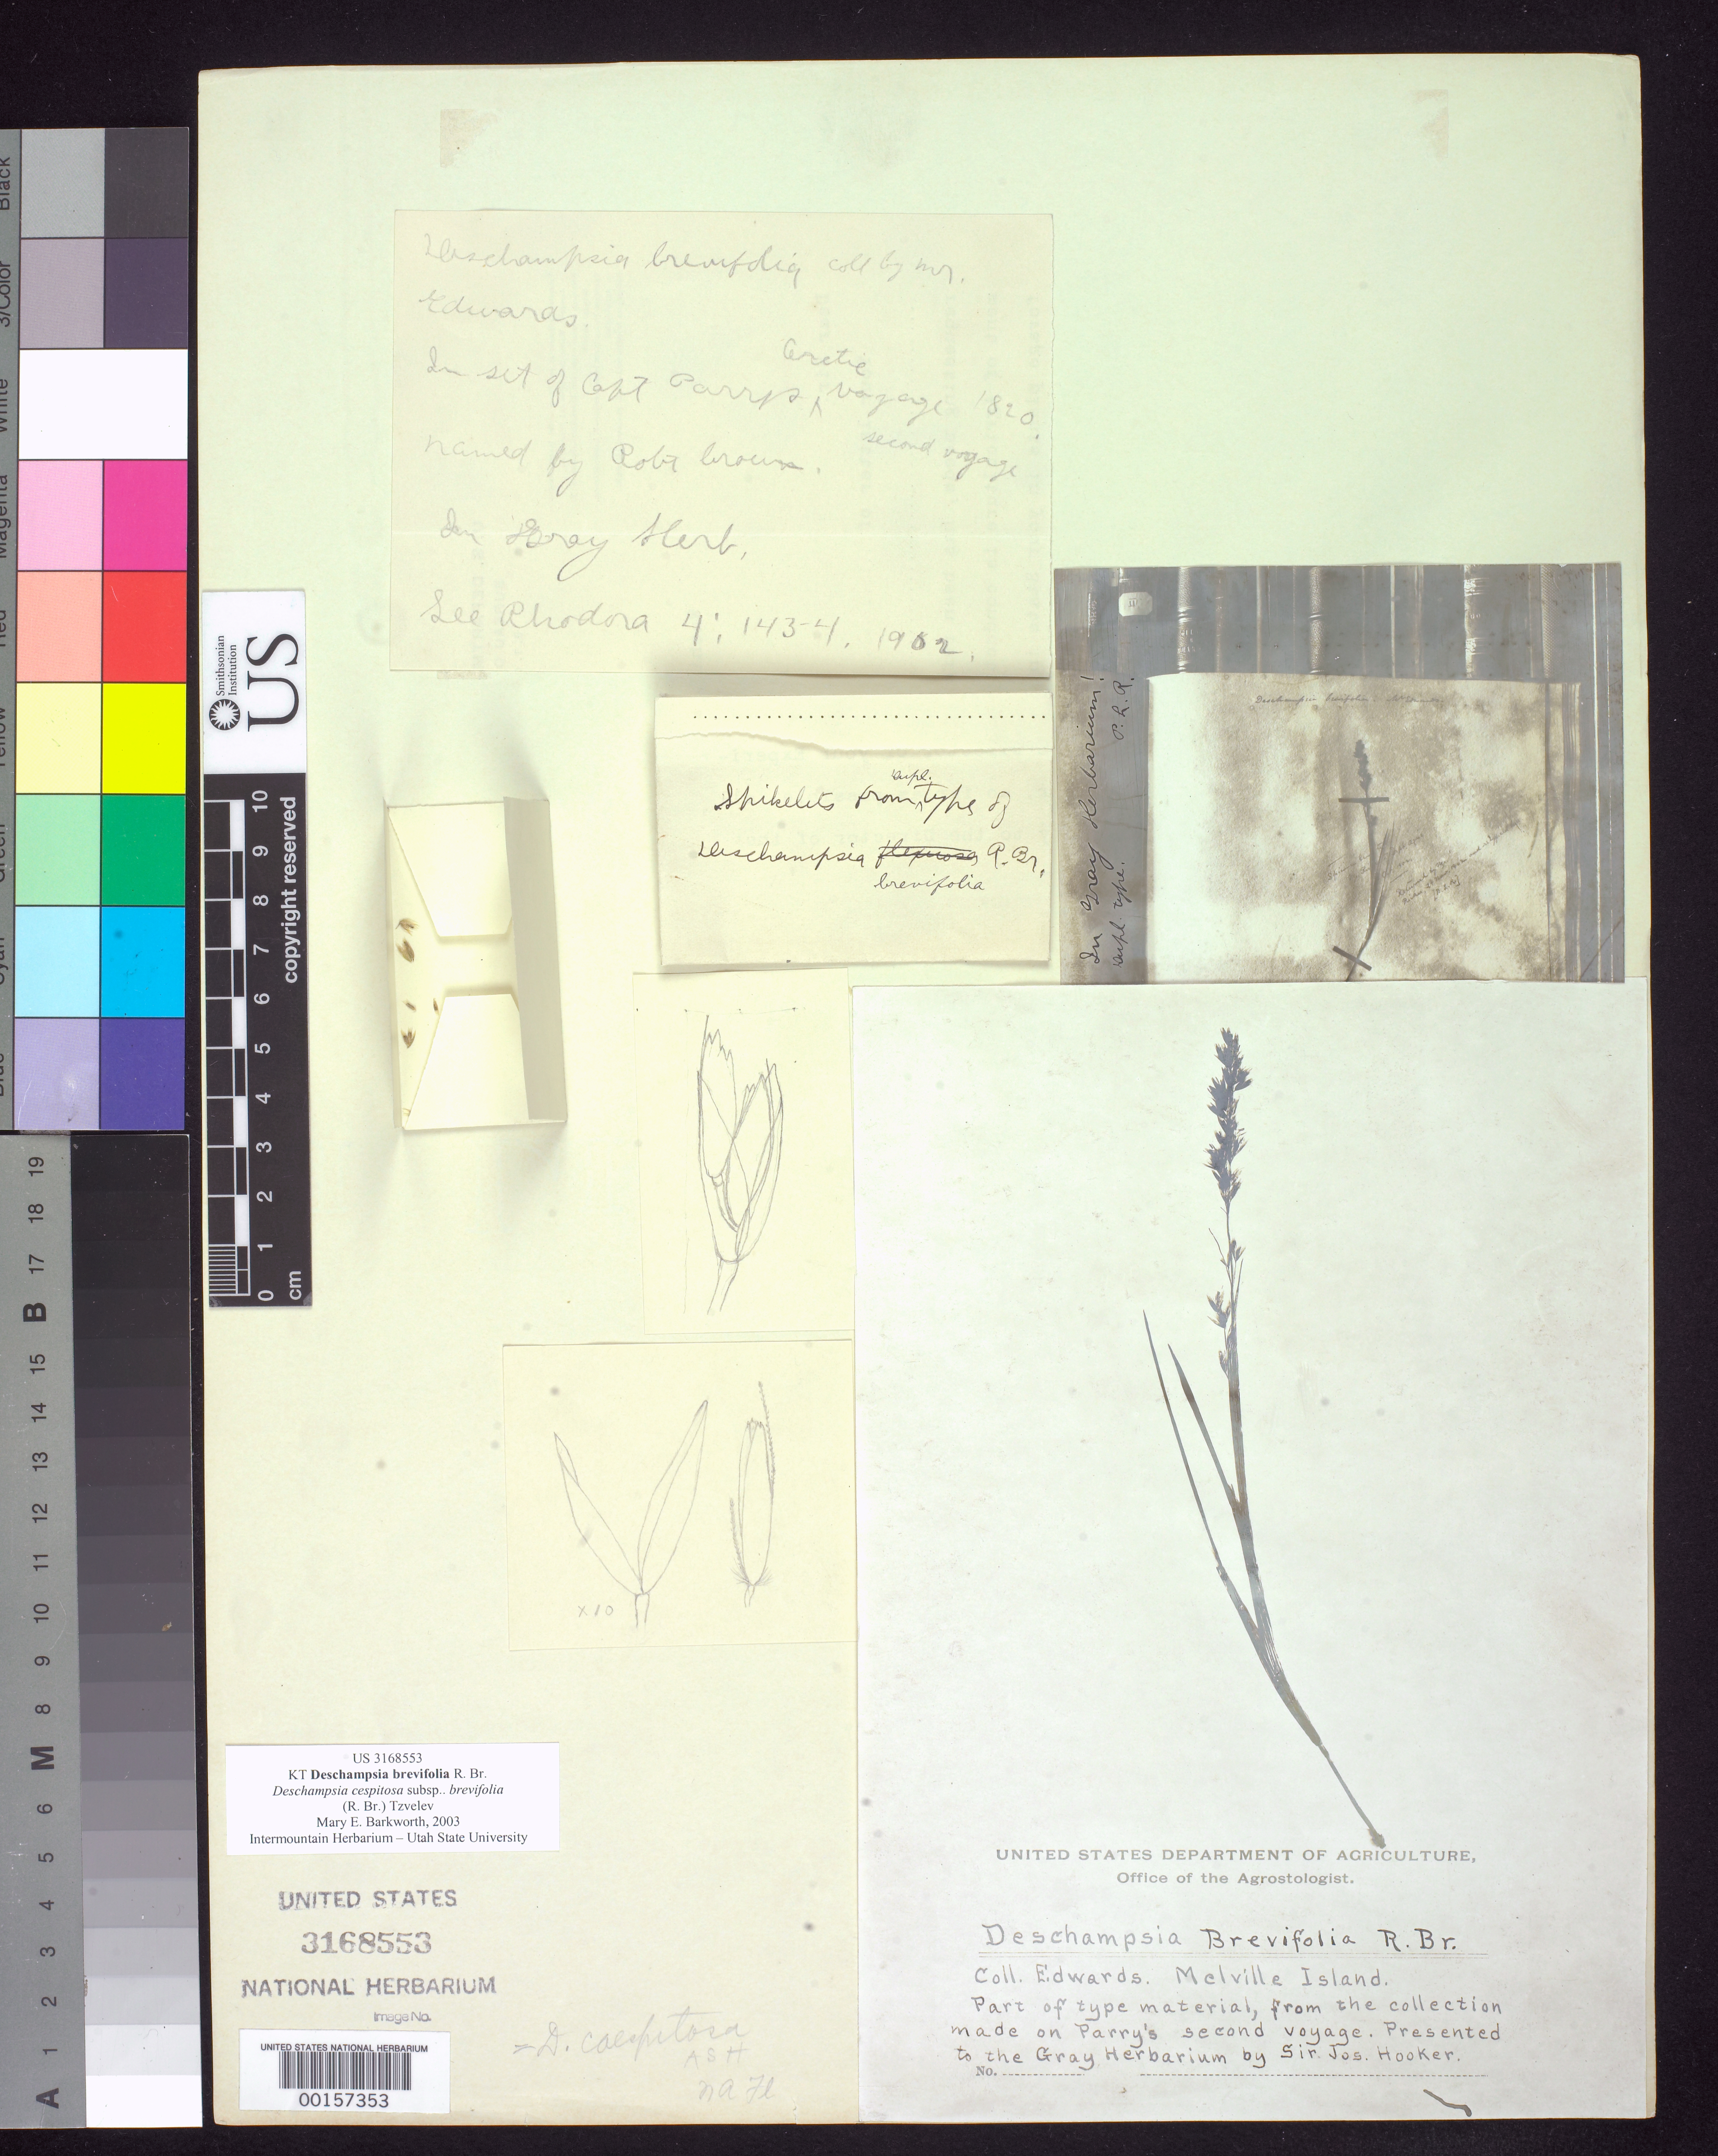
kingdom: Plantae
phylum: Tracheophyta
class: Liliopsida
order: Poales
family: Poaceae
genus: Deschampsia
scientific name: Deschampsia brevifolia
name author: R. Br. in Parry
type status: Type Fragment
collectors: -. Edwards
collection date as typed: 1820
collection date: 1820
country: Canada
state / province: Northwest Territories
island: Melville Island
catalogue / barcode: US 3168553